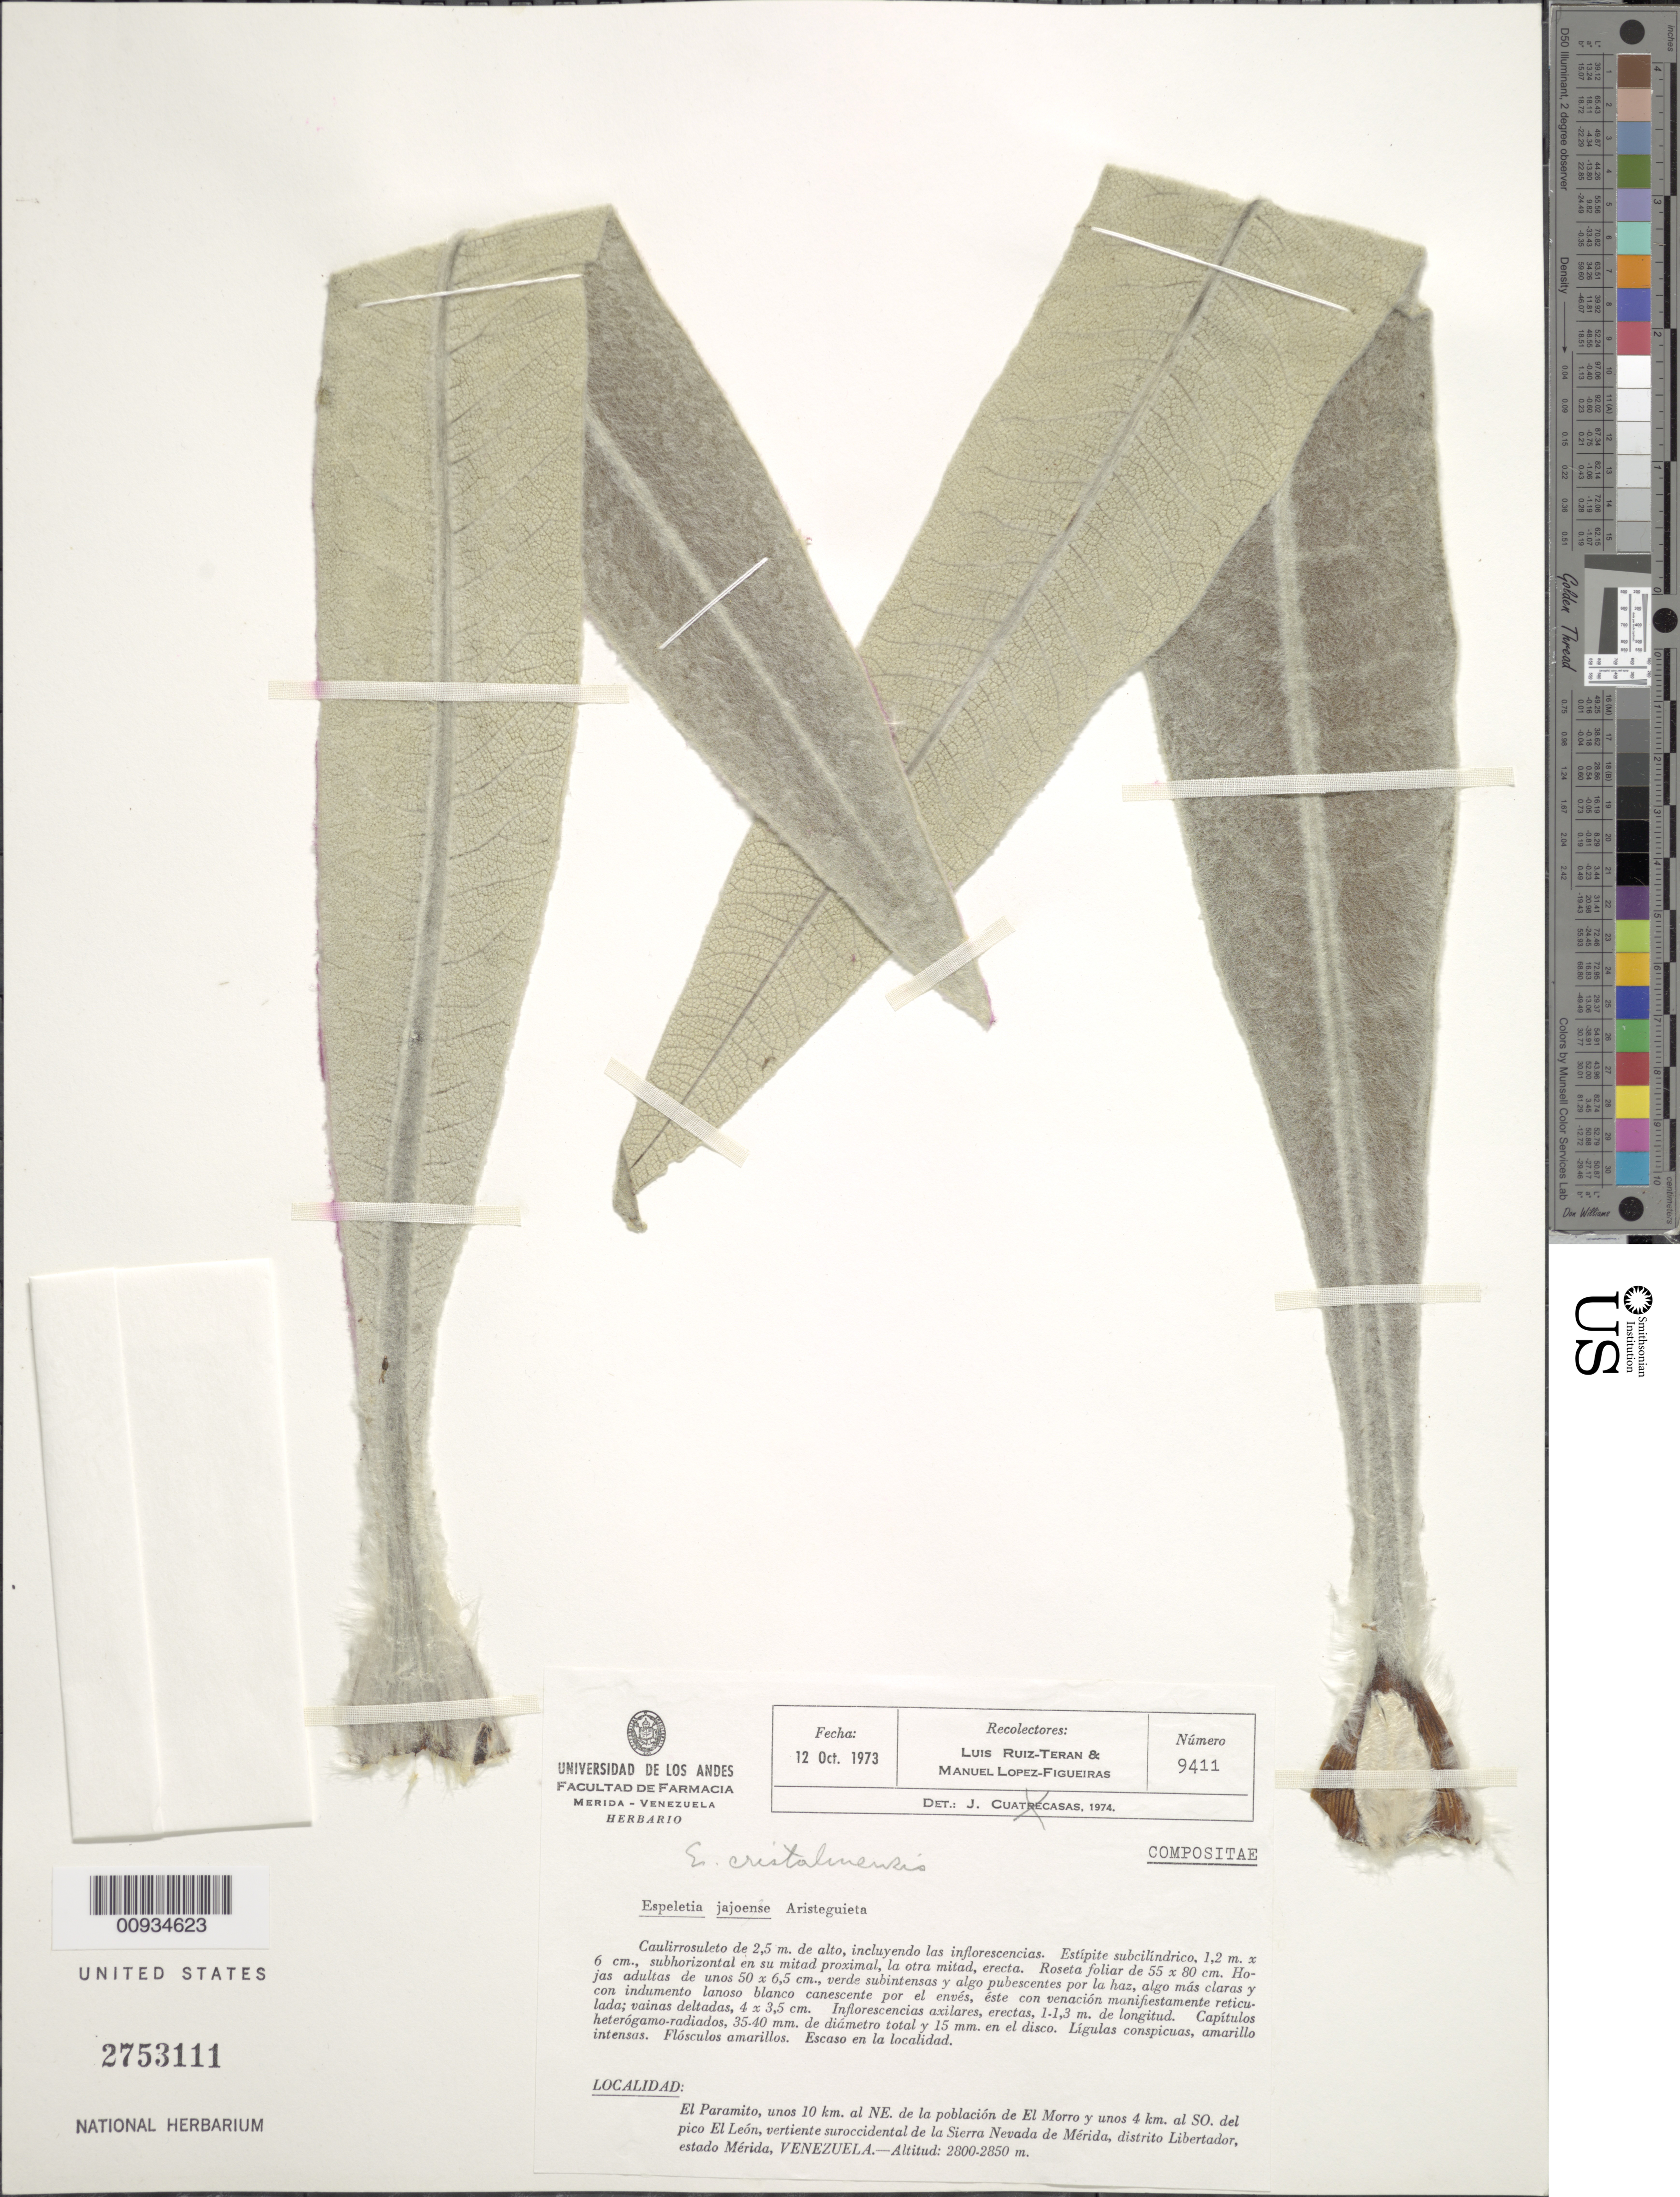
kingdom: Plantae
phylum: Tracheophyta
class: Magnoliopsida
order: Asterales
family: Asteraceae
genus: Espeletiopsis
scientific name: Espeletiopsis cristalinensis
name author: (Cuatrec.) Cuatrec.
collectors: L. E. Ruíz-Terán & M. López Figueiras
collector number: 9411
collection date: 1973-10-12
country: Venezuela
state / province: Mérida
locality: El Paramito, unos 10 km. al NE. de la poblacion de El Morro y unos 4 km. al SO. del pico El Leon, vertiente suroccidental de la Sierra Nevada de Merida, distrito Libertador, estado Merida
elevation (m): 2800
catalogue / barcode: US 2753111